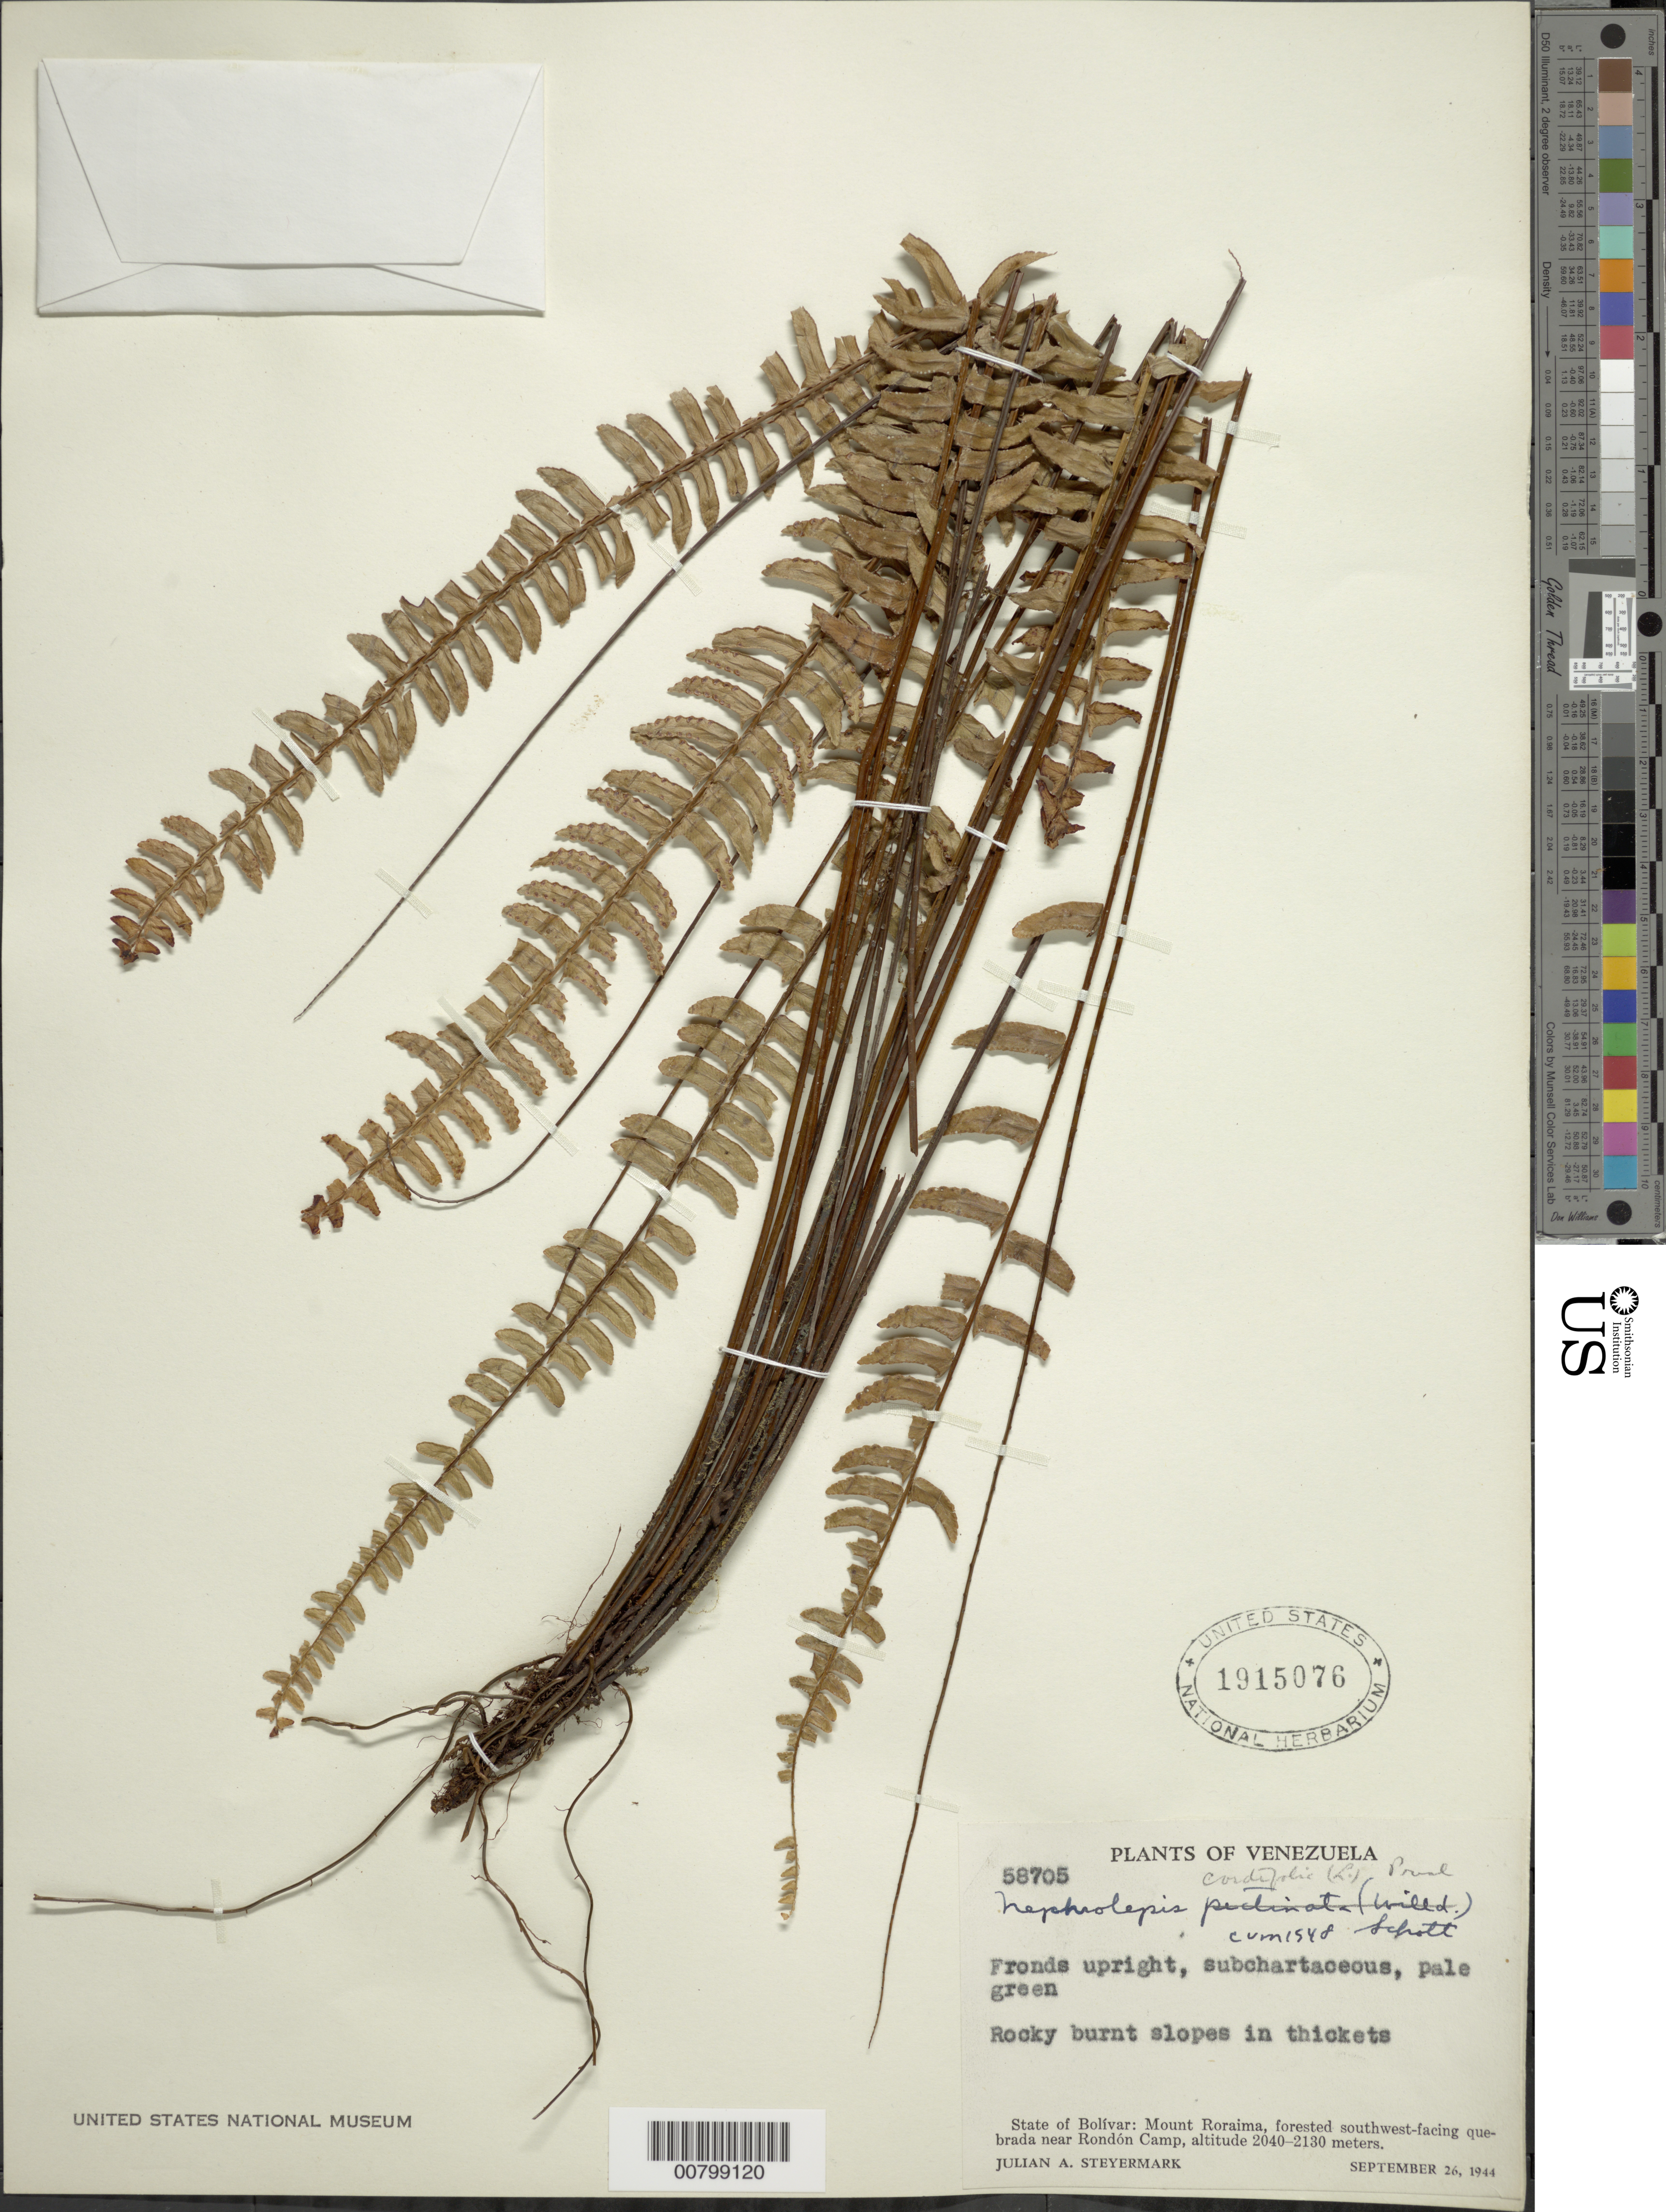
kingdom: Plantae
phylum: Tracheophyta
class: Polypodiopsida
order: Polypodiales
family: Nephrolepidaceae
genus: Nephrolepis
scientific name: Nephrolepis cordifolia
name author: (L.) C. Presl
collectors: J. Steyermark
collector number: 58705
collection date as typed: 26-Sep-44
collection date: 1944-09-26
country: Venezuela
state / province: Bolívar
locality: Mt. Roraima, Rondón Camp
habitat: Forested southwest-facing quebrada; rocky burnt slopes in tickets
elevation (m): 2040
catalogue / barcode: US 1915076